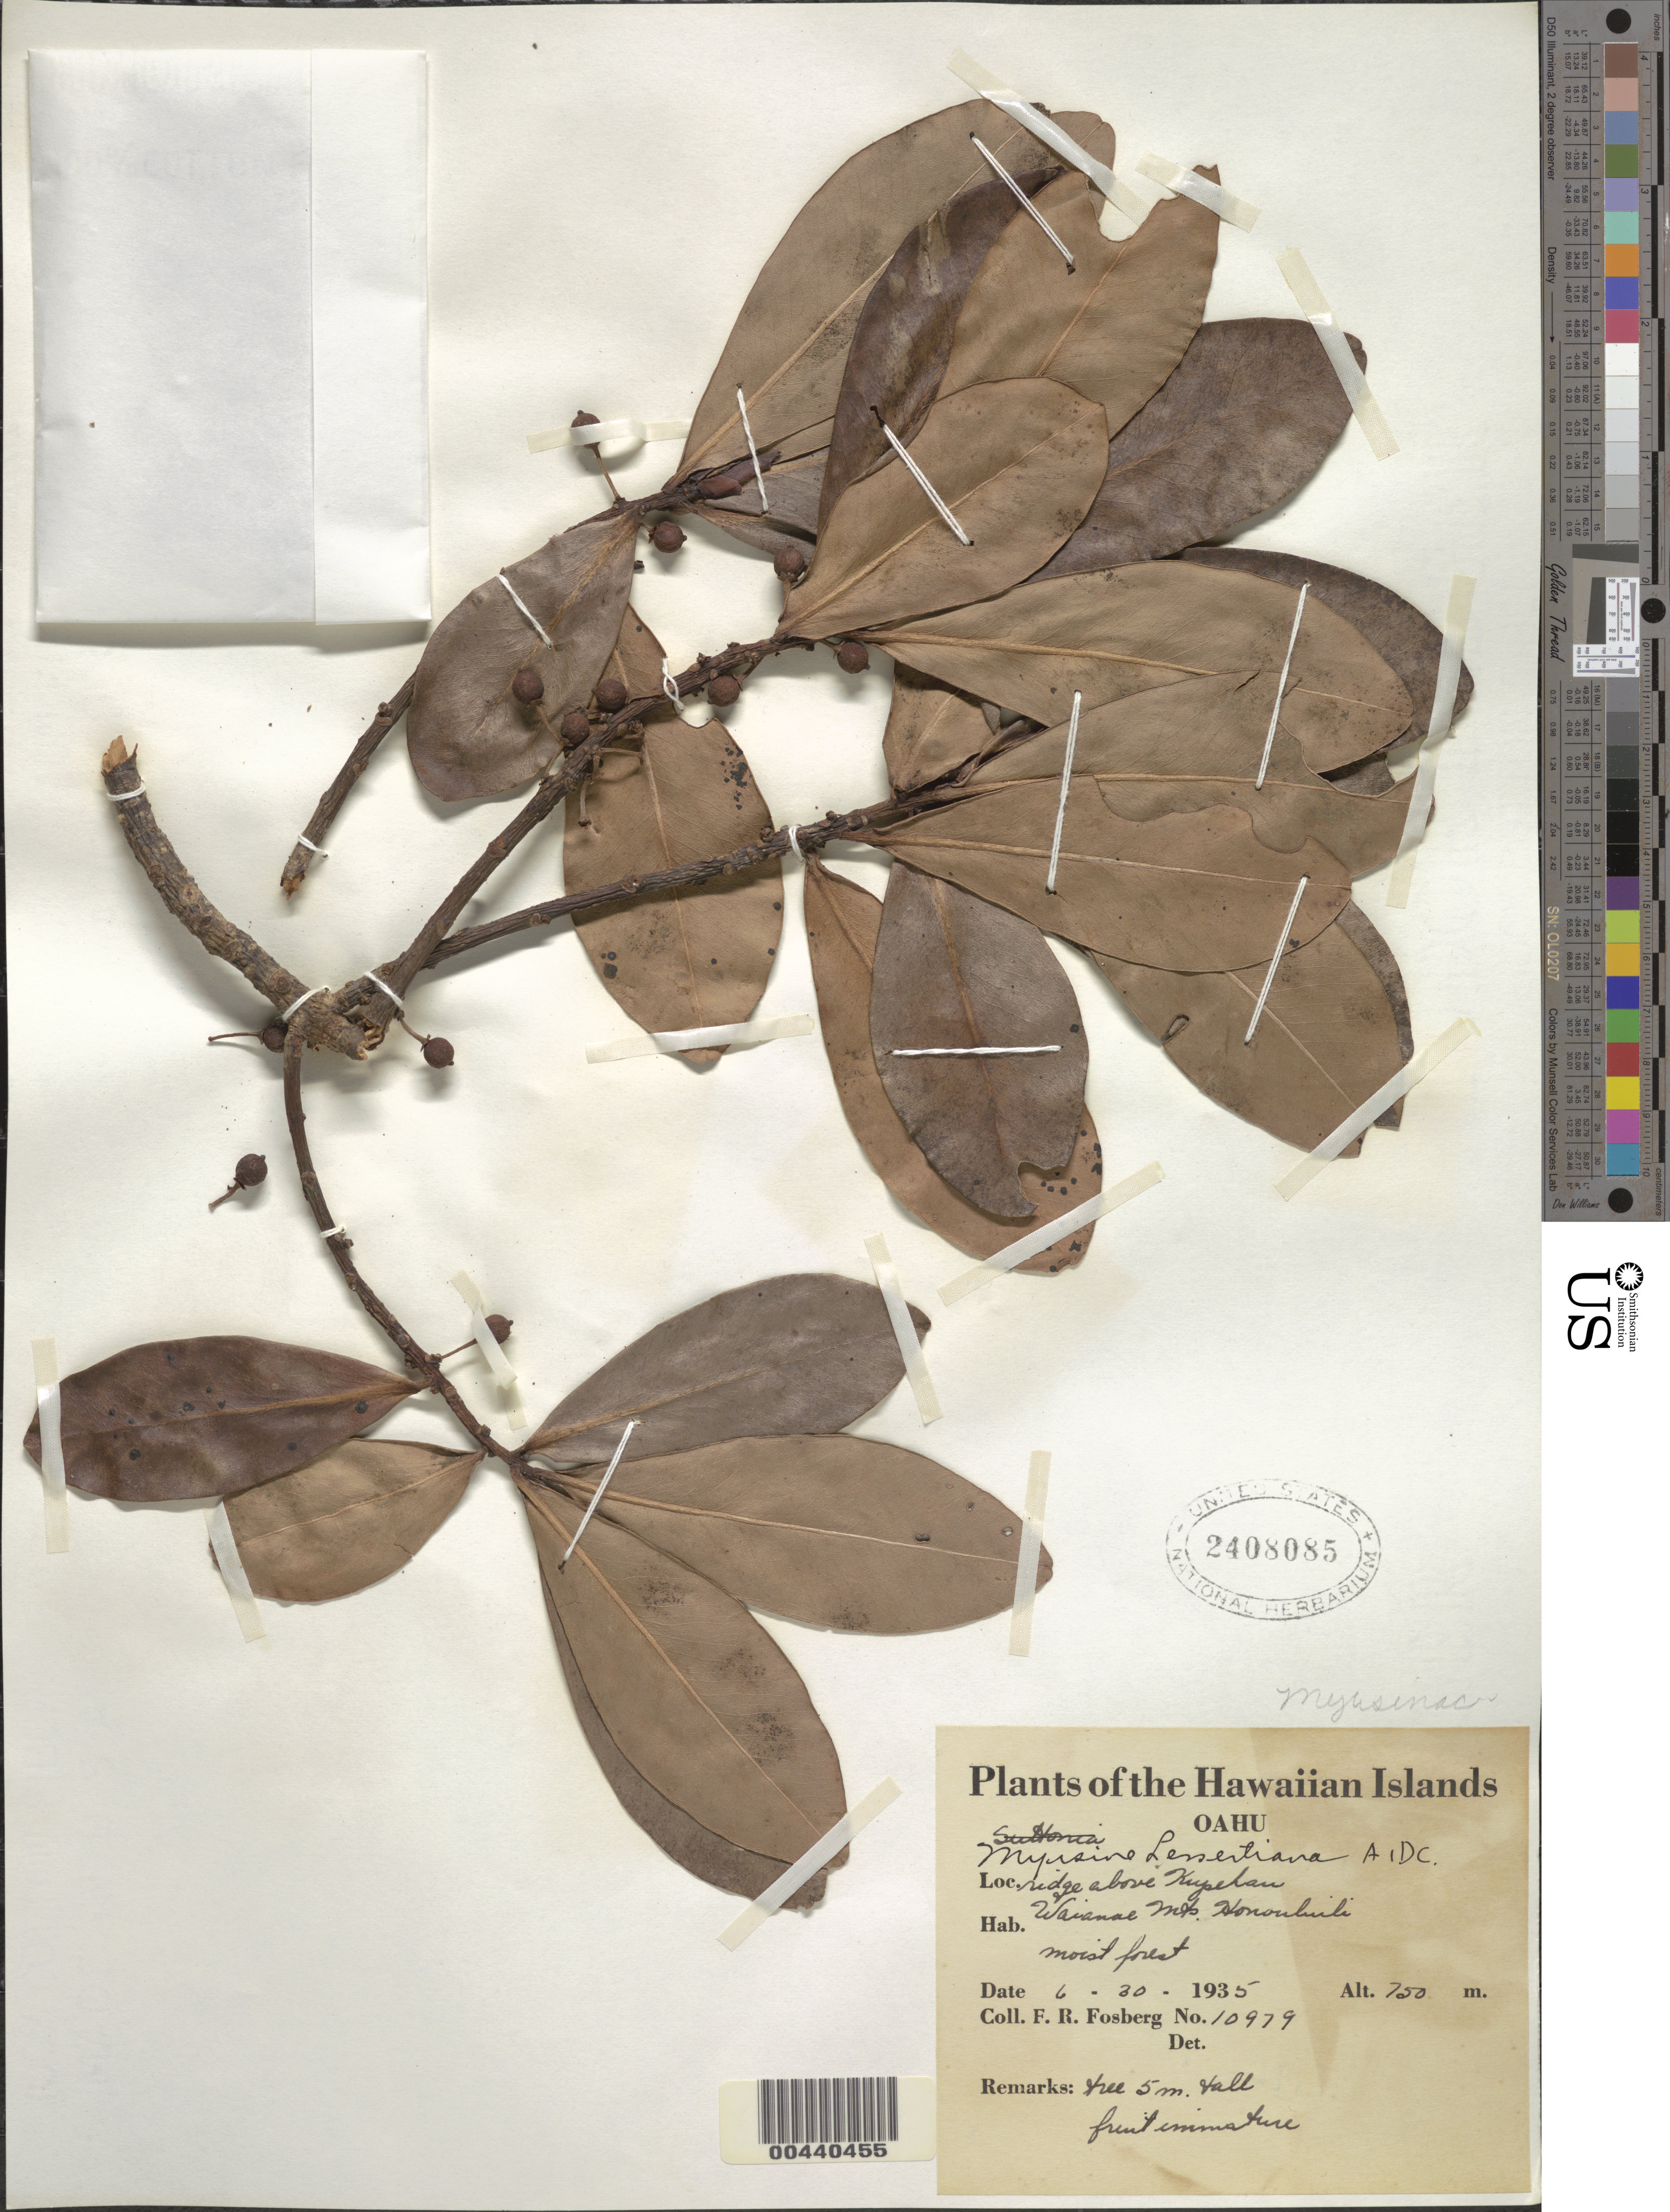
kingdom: Plantae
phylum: Tracheophyta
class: Magnoliopsida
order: Ericales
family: Primulaceae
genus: Myrsine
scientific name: Myrsine lessertiana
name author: A. DC.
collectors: F. R. Fosberg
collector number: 10979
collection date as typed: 30 Jun 1935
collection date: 1935-06-30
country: United States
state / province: Hawaii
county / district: Honolulu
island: Oahu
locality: Ridge above Kupehau, Waianae Mts. Honouliuli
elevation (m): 750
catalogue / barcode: US 2408085